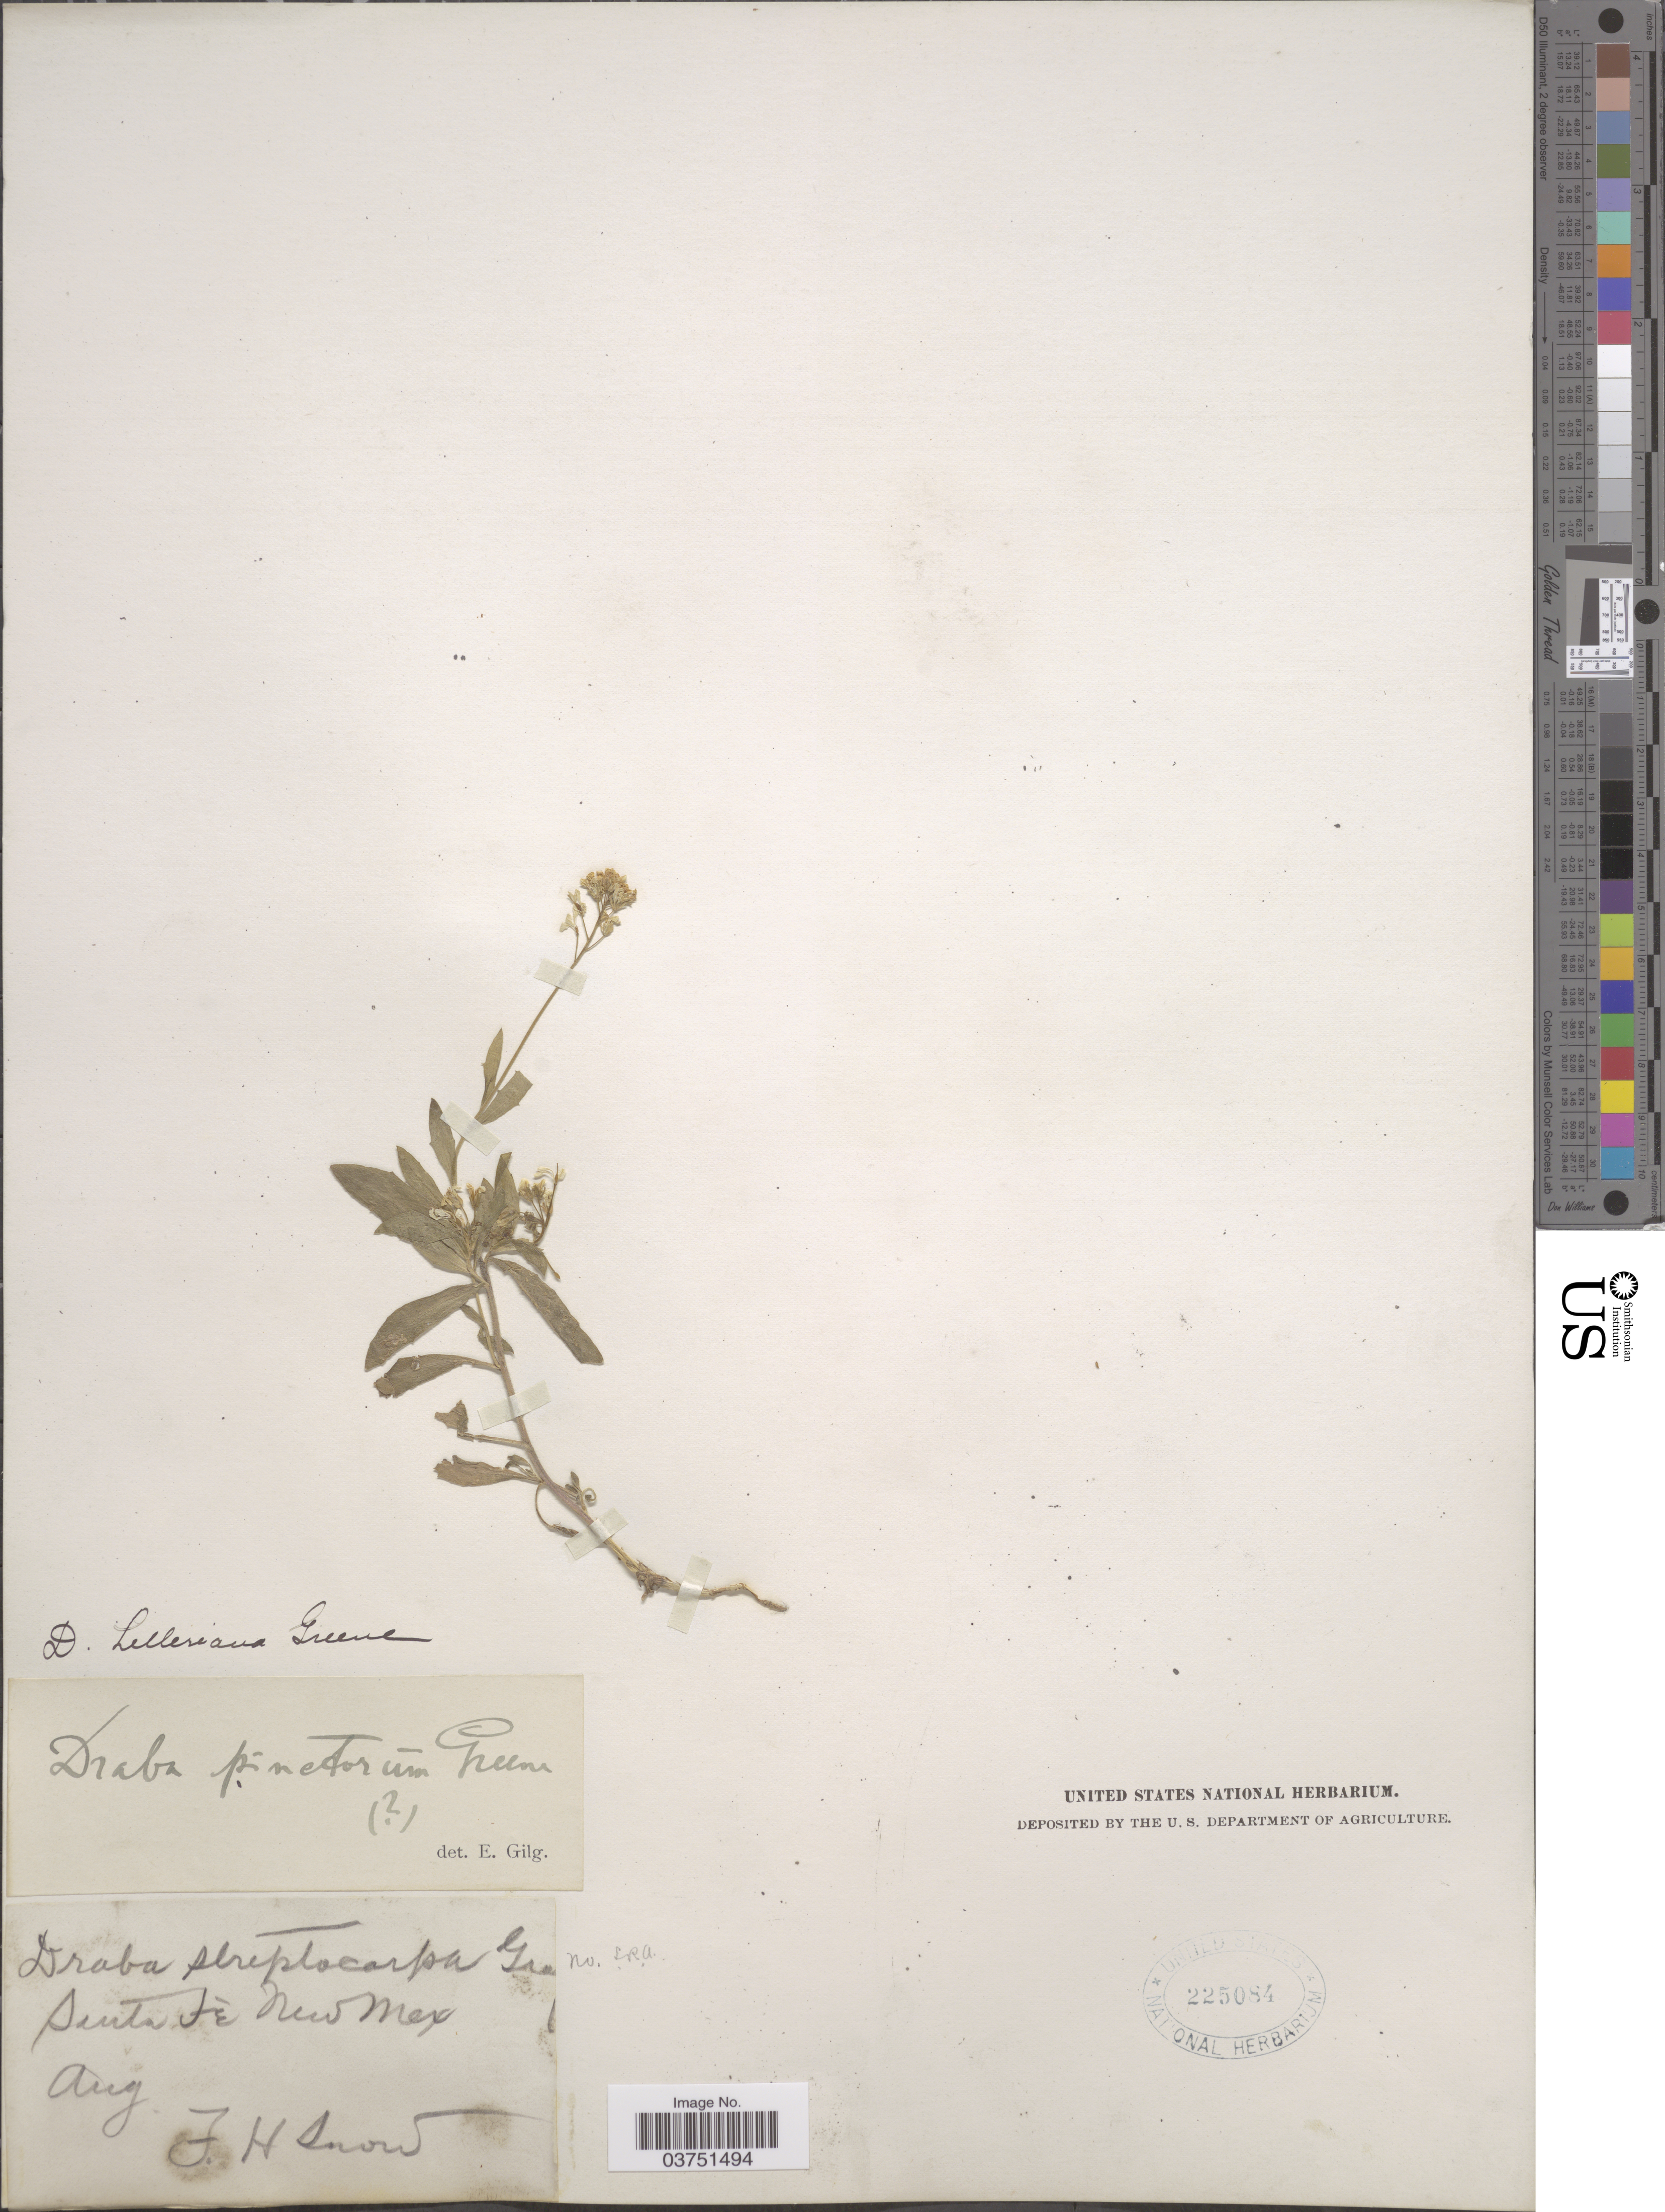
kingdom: Plantae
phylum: Tracheophyta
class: Magnoliopsida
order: Brassicales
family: Brassicaceae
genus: Draba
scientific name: Draba helleriana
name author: Greene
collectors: J. H. Snow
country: United States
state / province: New Mexico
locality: Santa Fe.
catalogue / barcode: US 225084